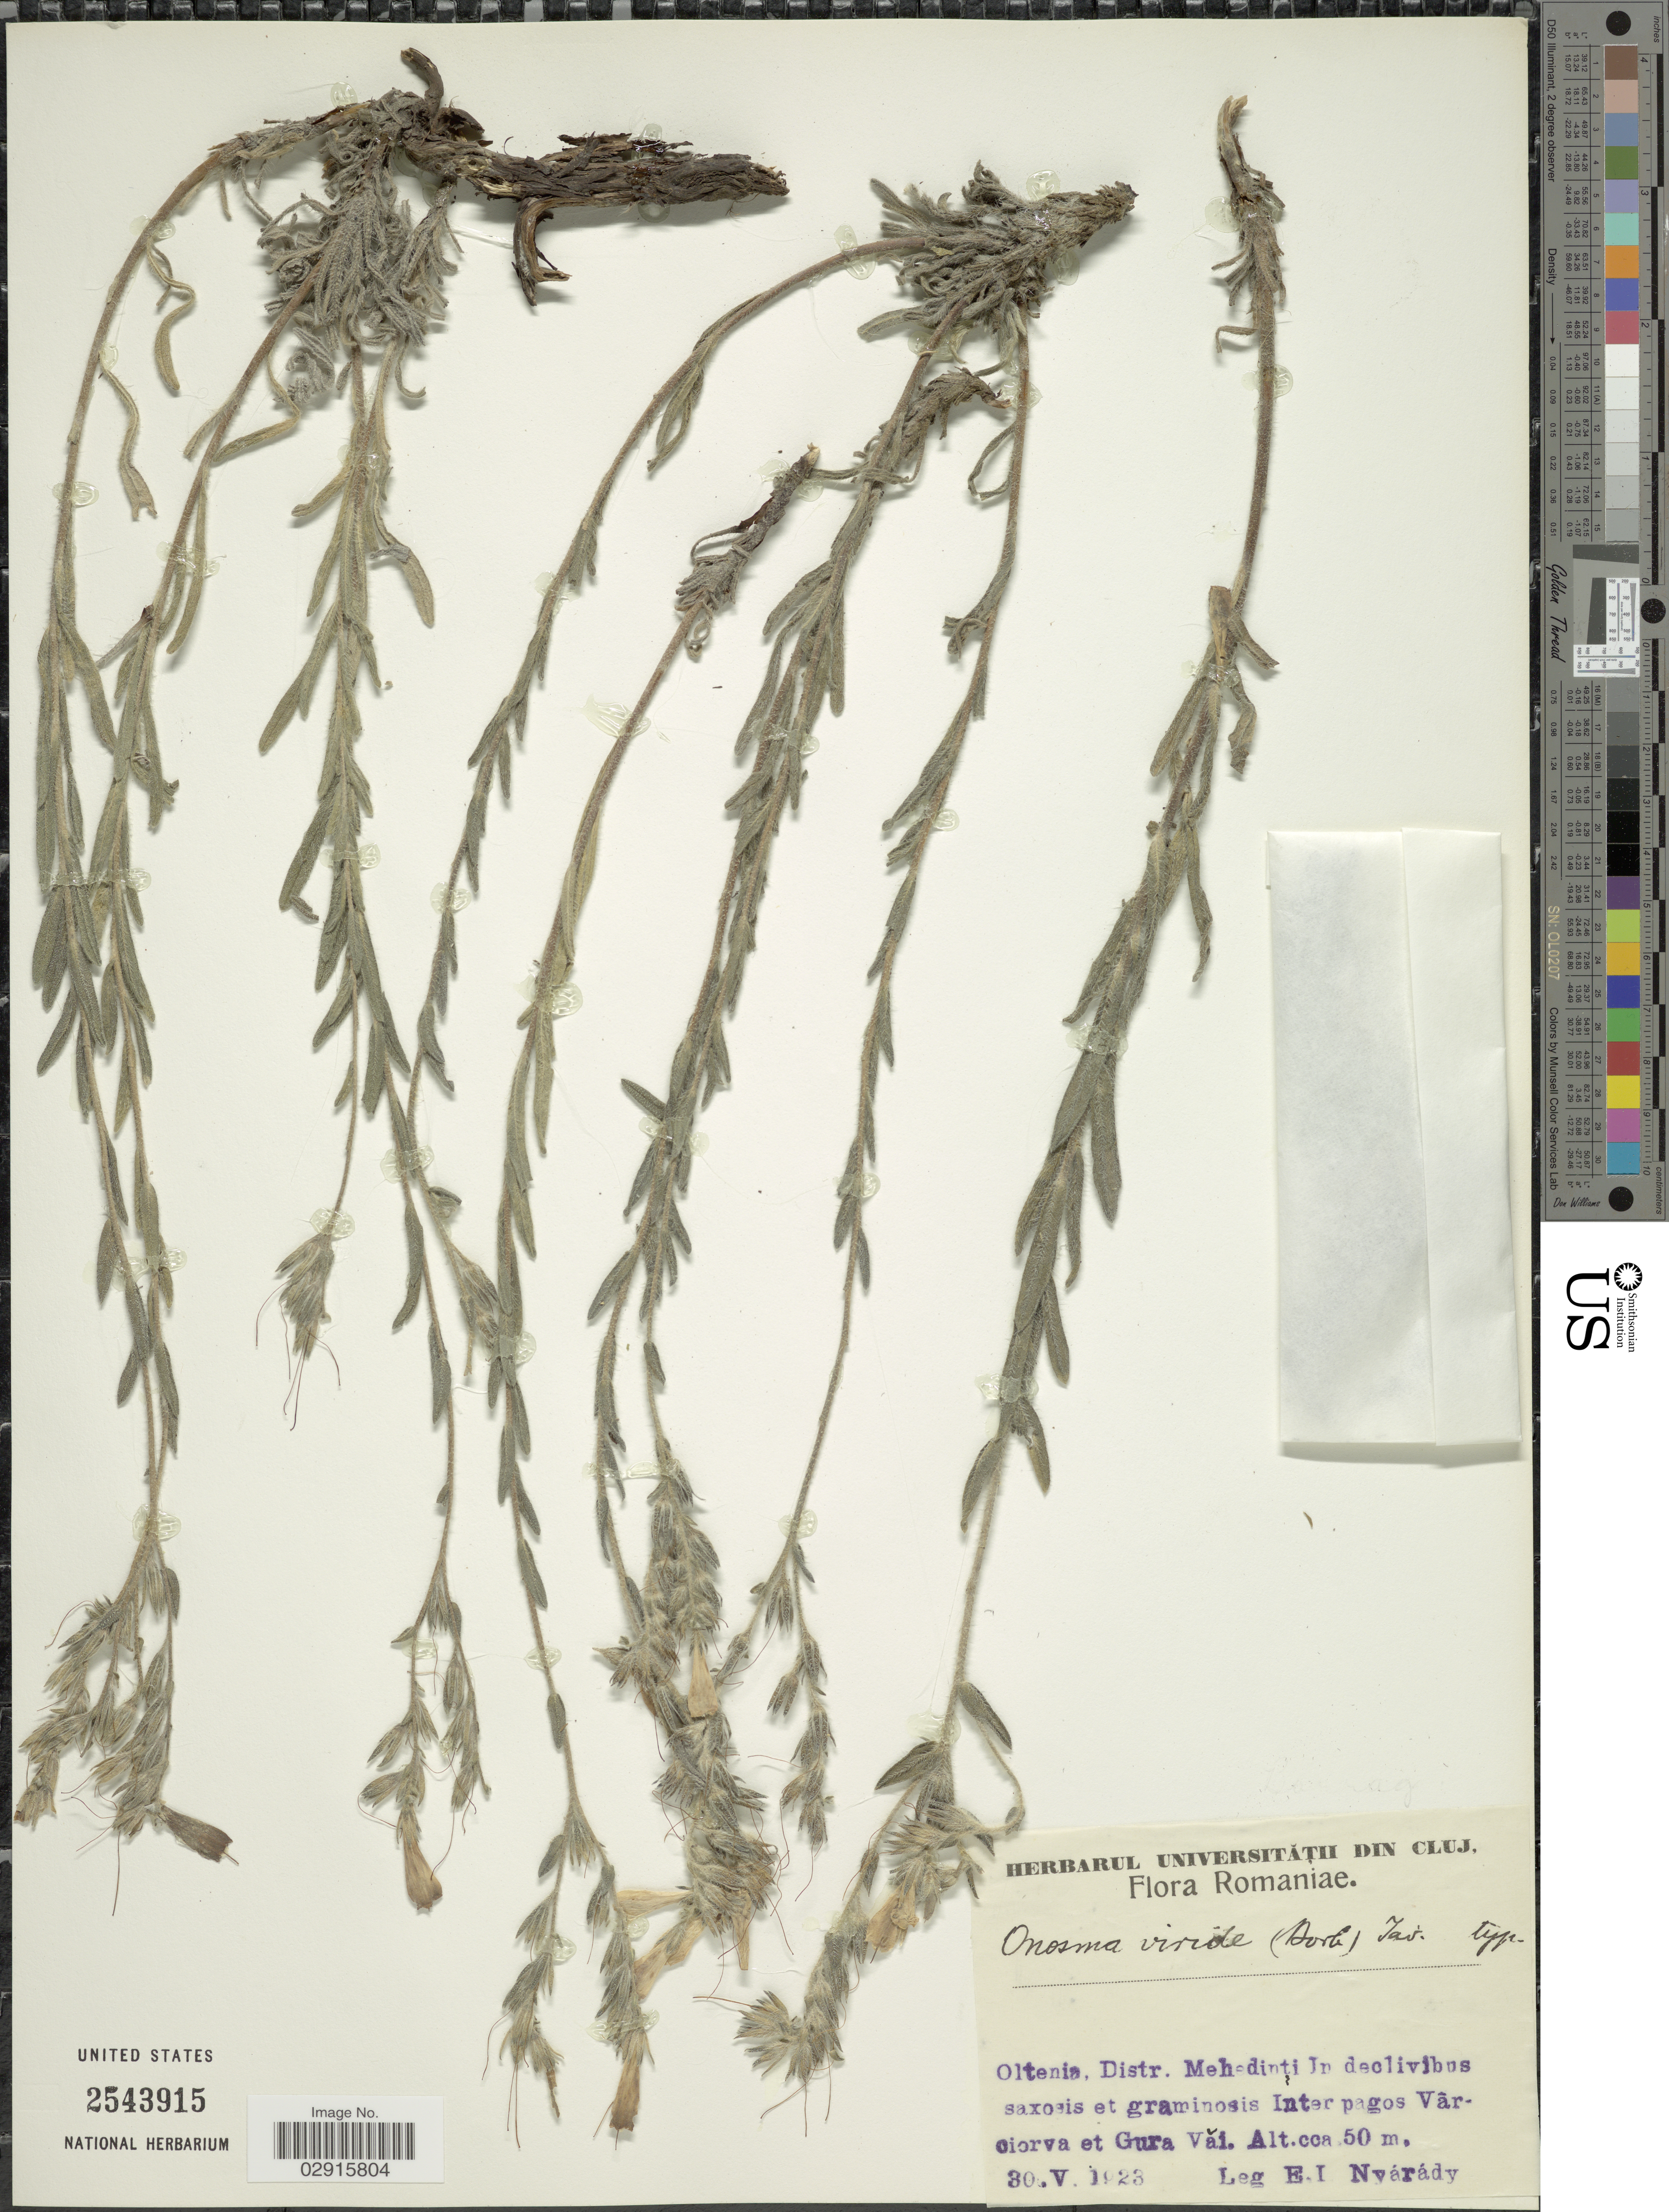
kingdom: Plantae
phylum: Tracheophyta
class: Magnoliopsida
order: Boraginales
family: Boraginaceae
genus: Onosma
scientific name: Onosma viridis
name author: Jáv.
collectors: E. Nyárády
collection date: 1923-05-30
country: Romania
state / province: Mehedinti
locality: Oltenia. Distr. Mehedinti In Declivibus saxosis et graminosis Inter pagos Vârciorva et Gura Văi.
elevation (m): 50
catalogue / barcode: US 2543915